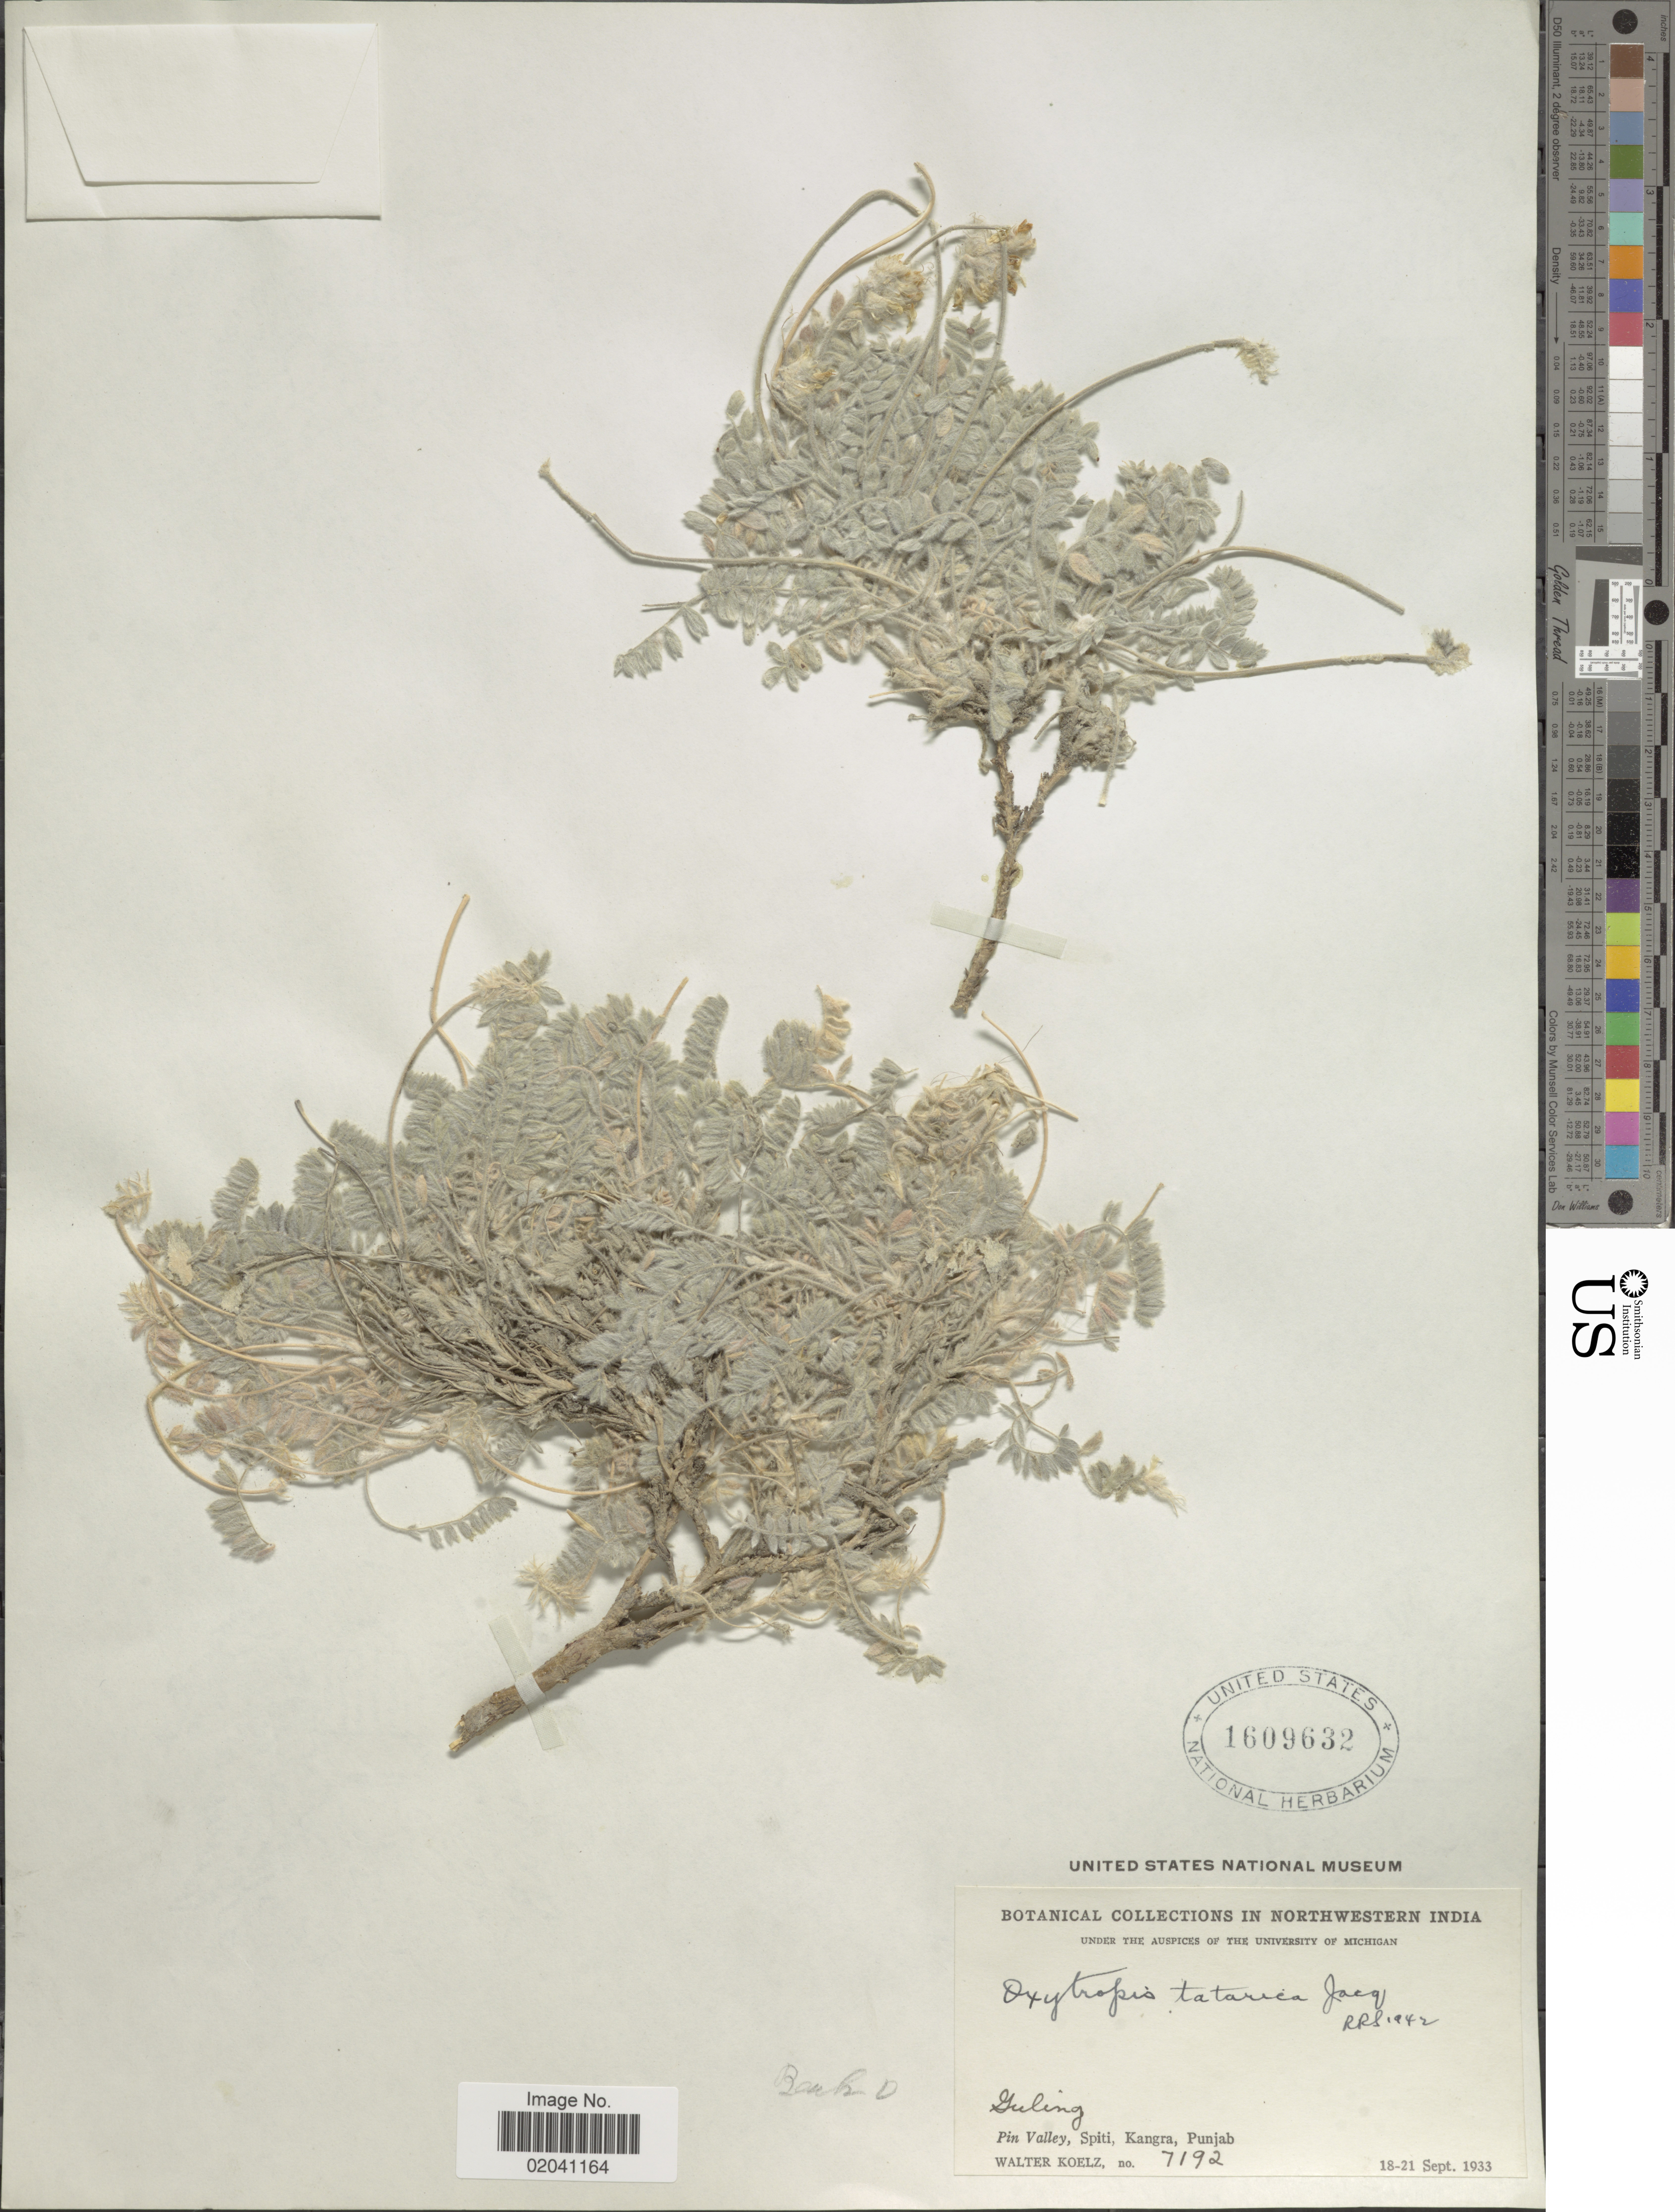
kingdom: Plantae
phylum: Tracheophyta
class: Magnoliopsida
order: Fabales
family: Fabaceae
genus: Oxytropis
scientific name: Oxytropis tatarica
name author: Baker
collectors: W. N. Koelz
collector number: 7192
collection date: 1933-09-18/1933-09-21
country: India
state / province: Punjab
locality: Guling. Pin Valley, Spiti, Kangra, Punjab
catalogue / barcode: US 1609632